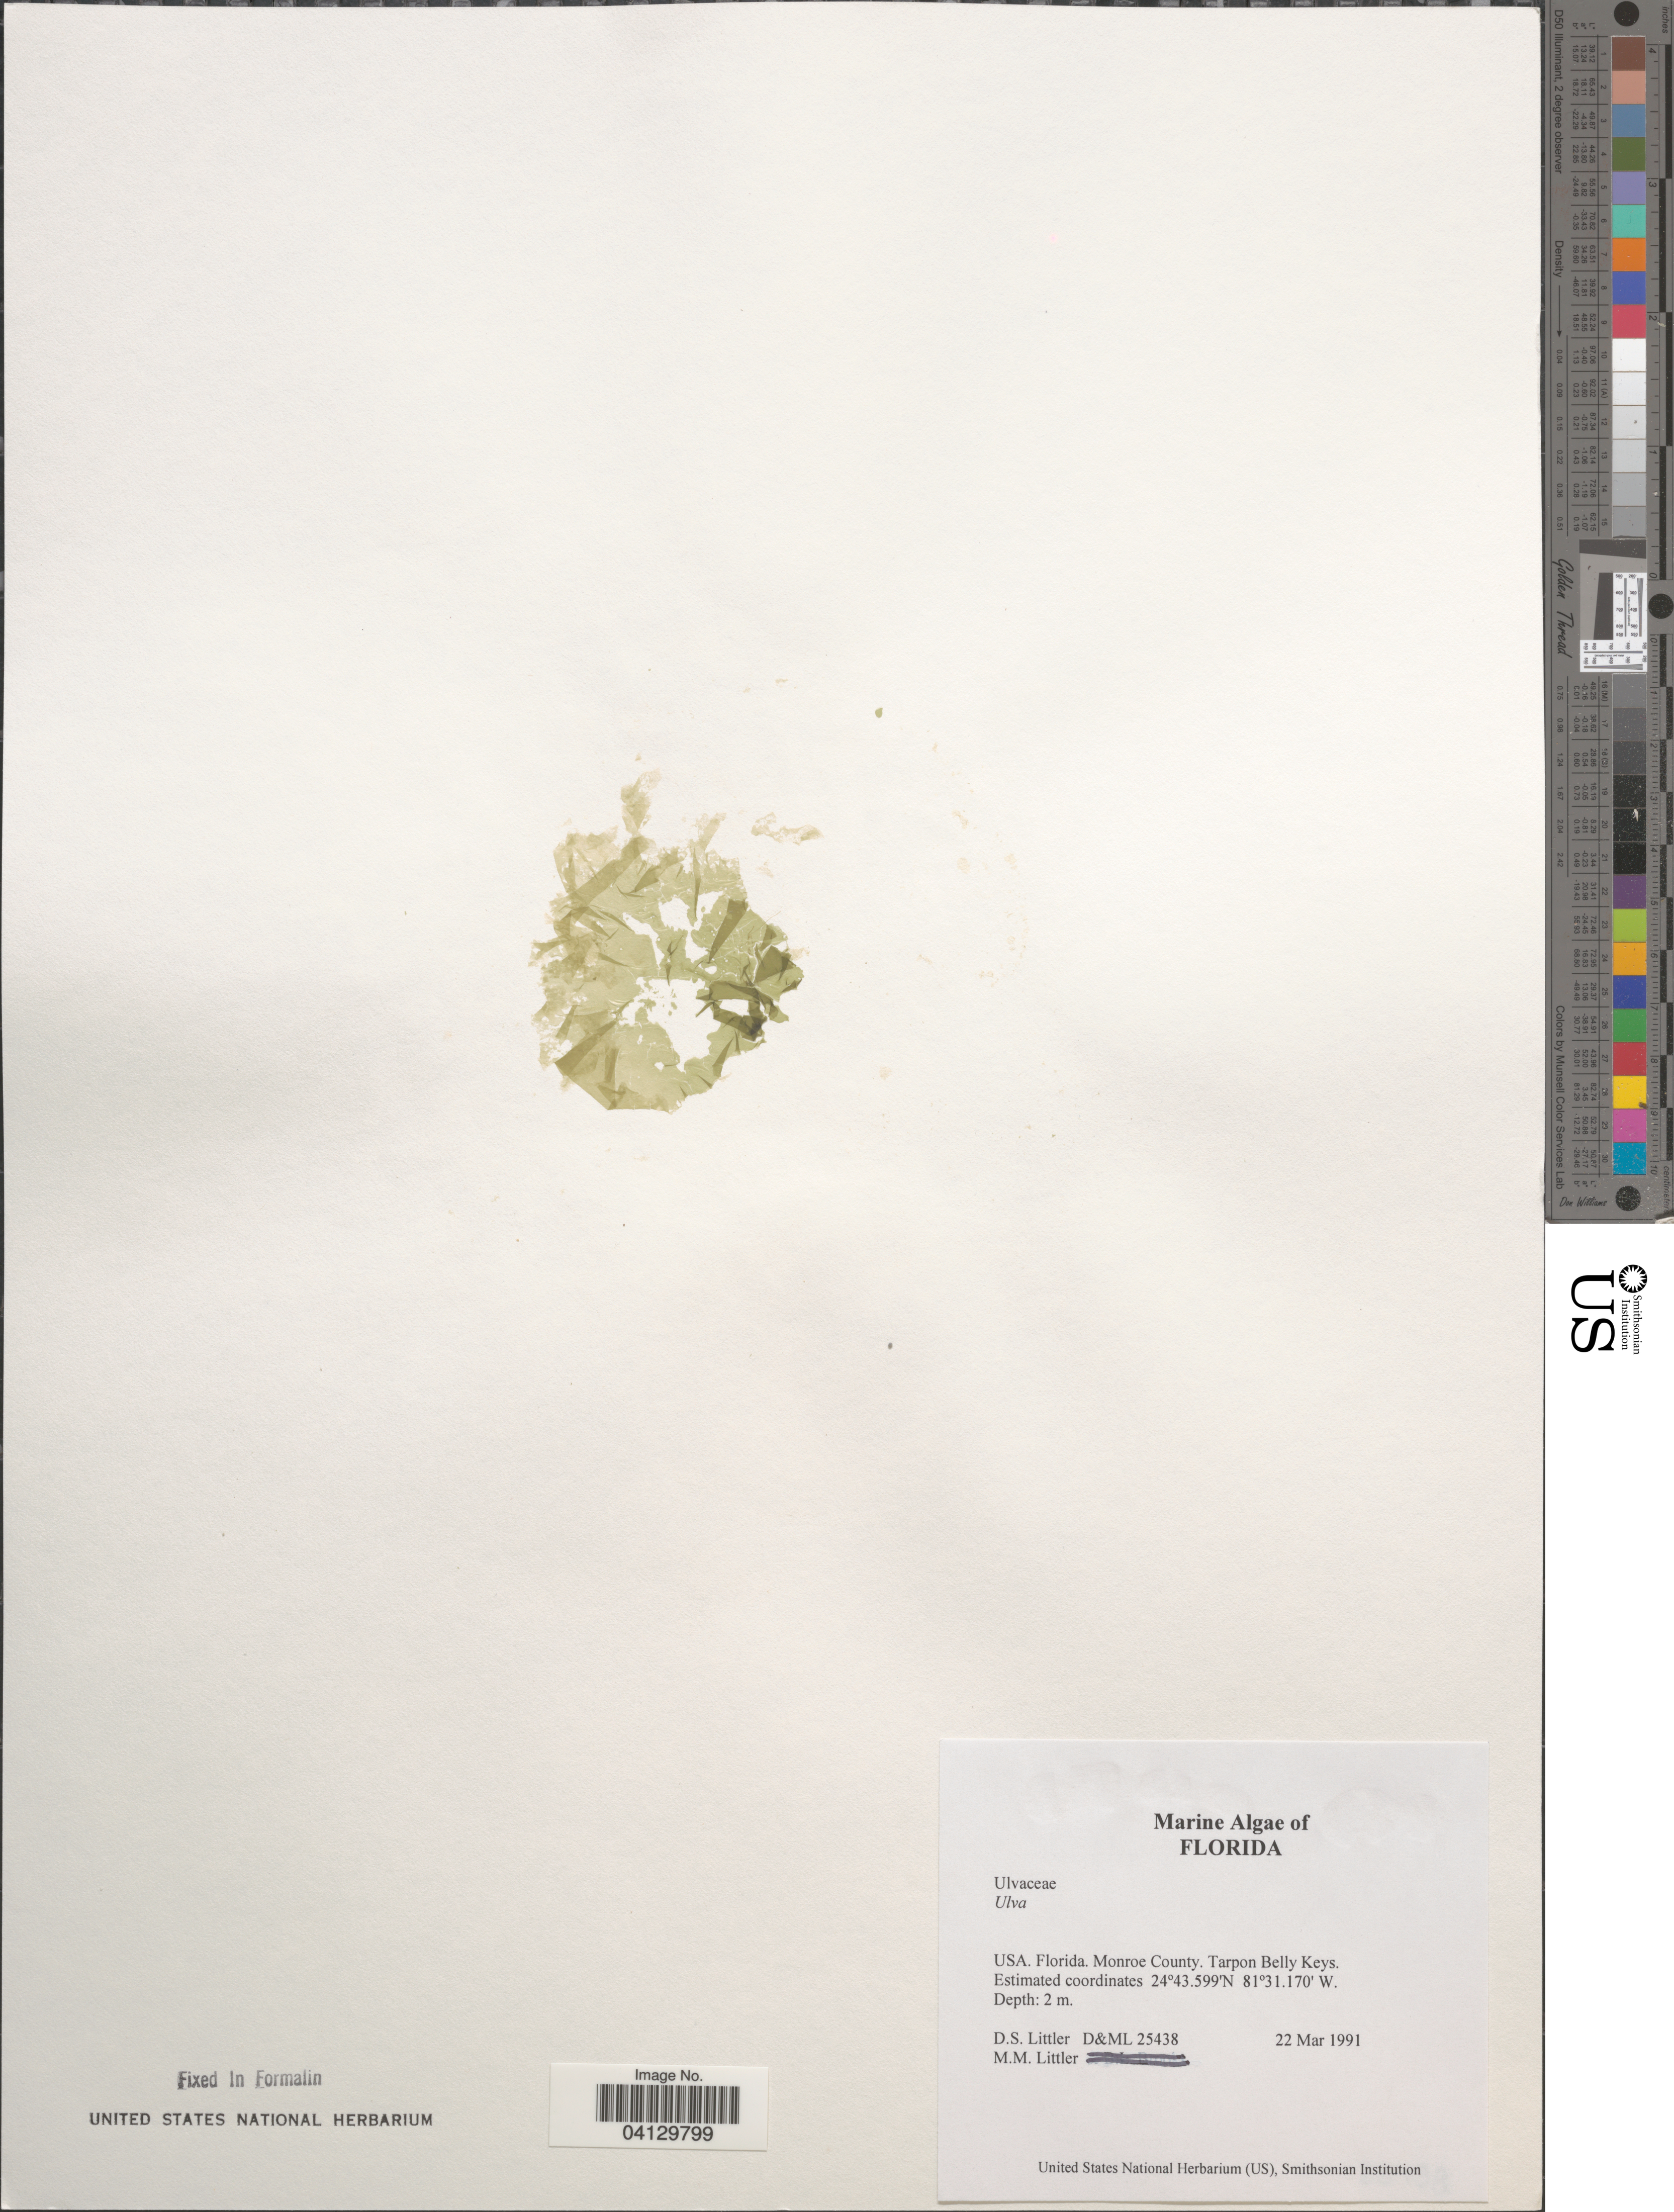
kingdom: Plantae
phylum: Chlorophyta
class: Ulvophyceae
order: Ulvales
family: Ulvaceae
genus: Ulva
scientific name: Ulva sp.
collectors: D. S. Littler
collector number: D&ML25438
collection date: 1991-03-22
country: United States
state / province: Florida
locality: Monroe County. Tarpon Belly Keys.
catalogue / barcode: US 329045